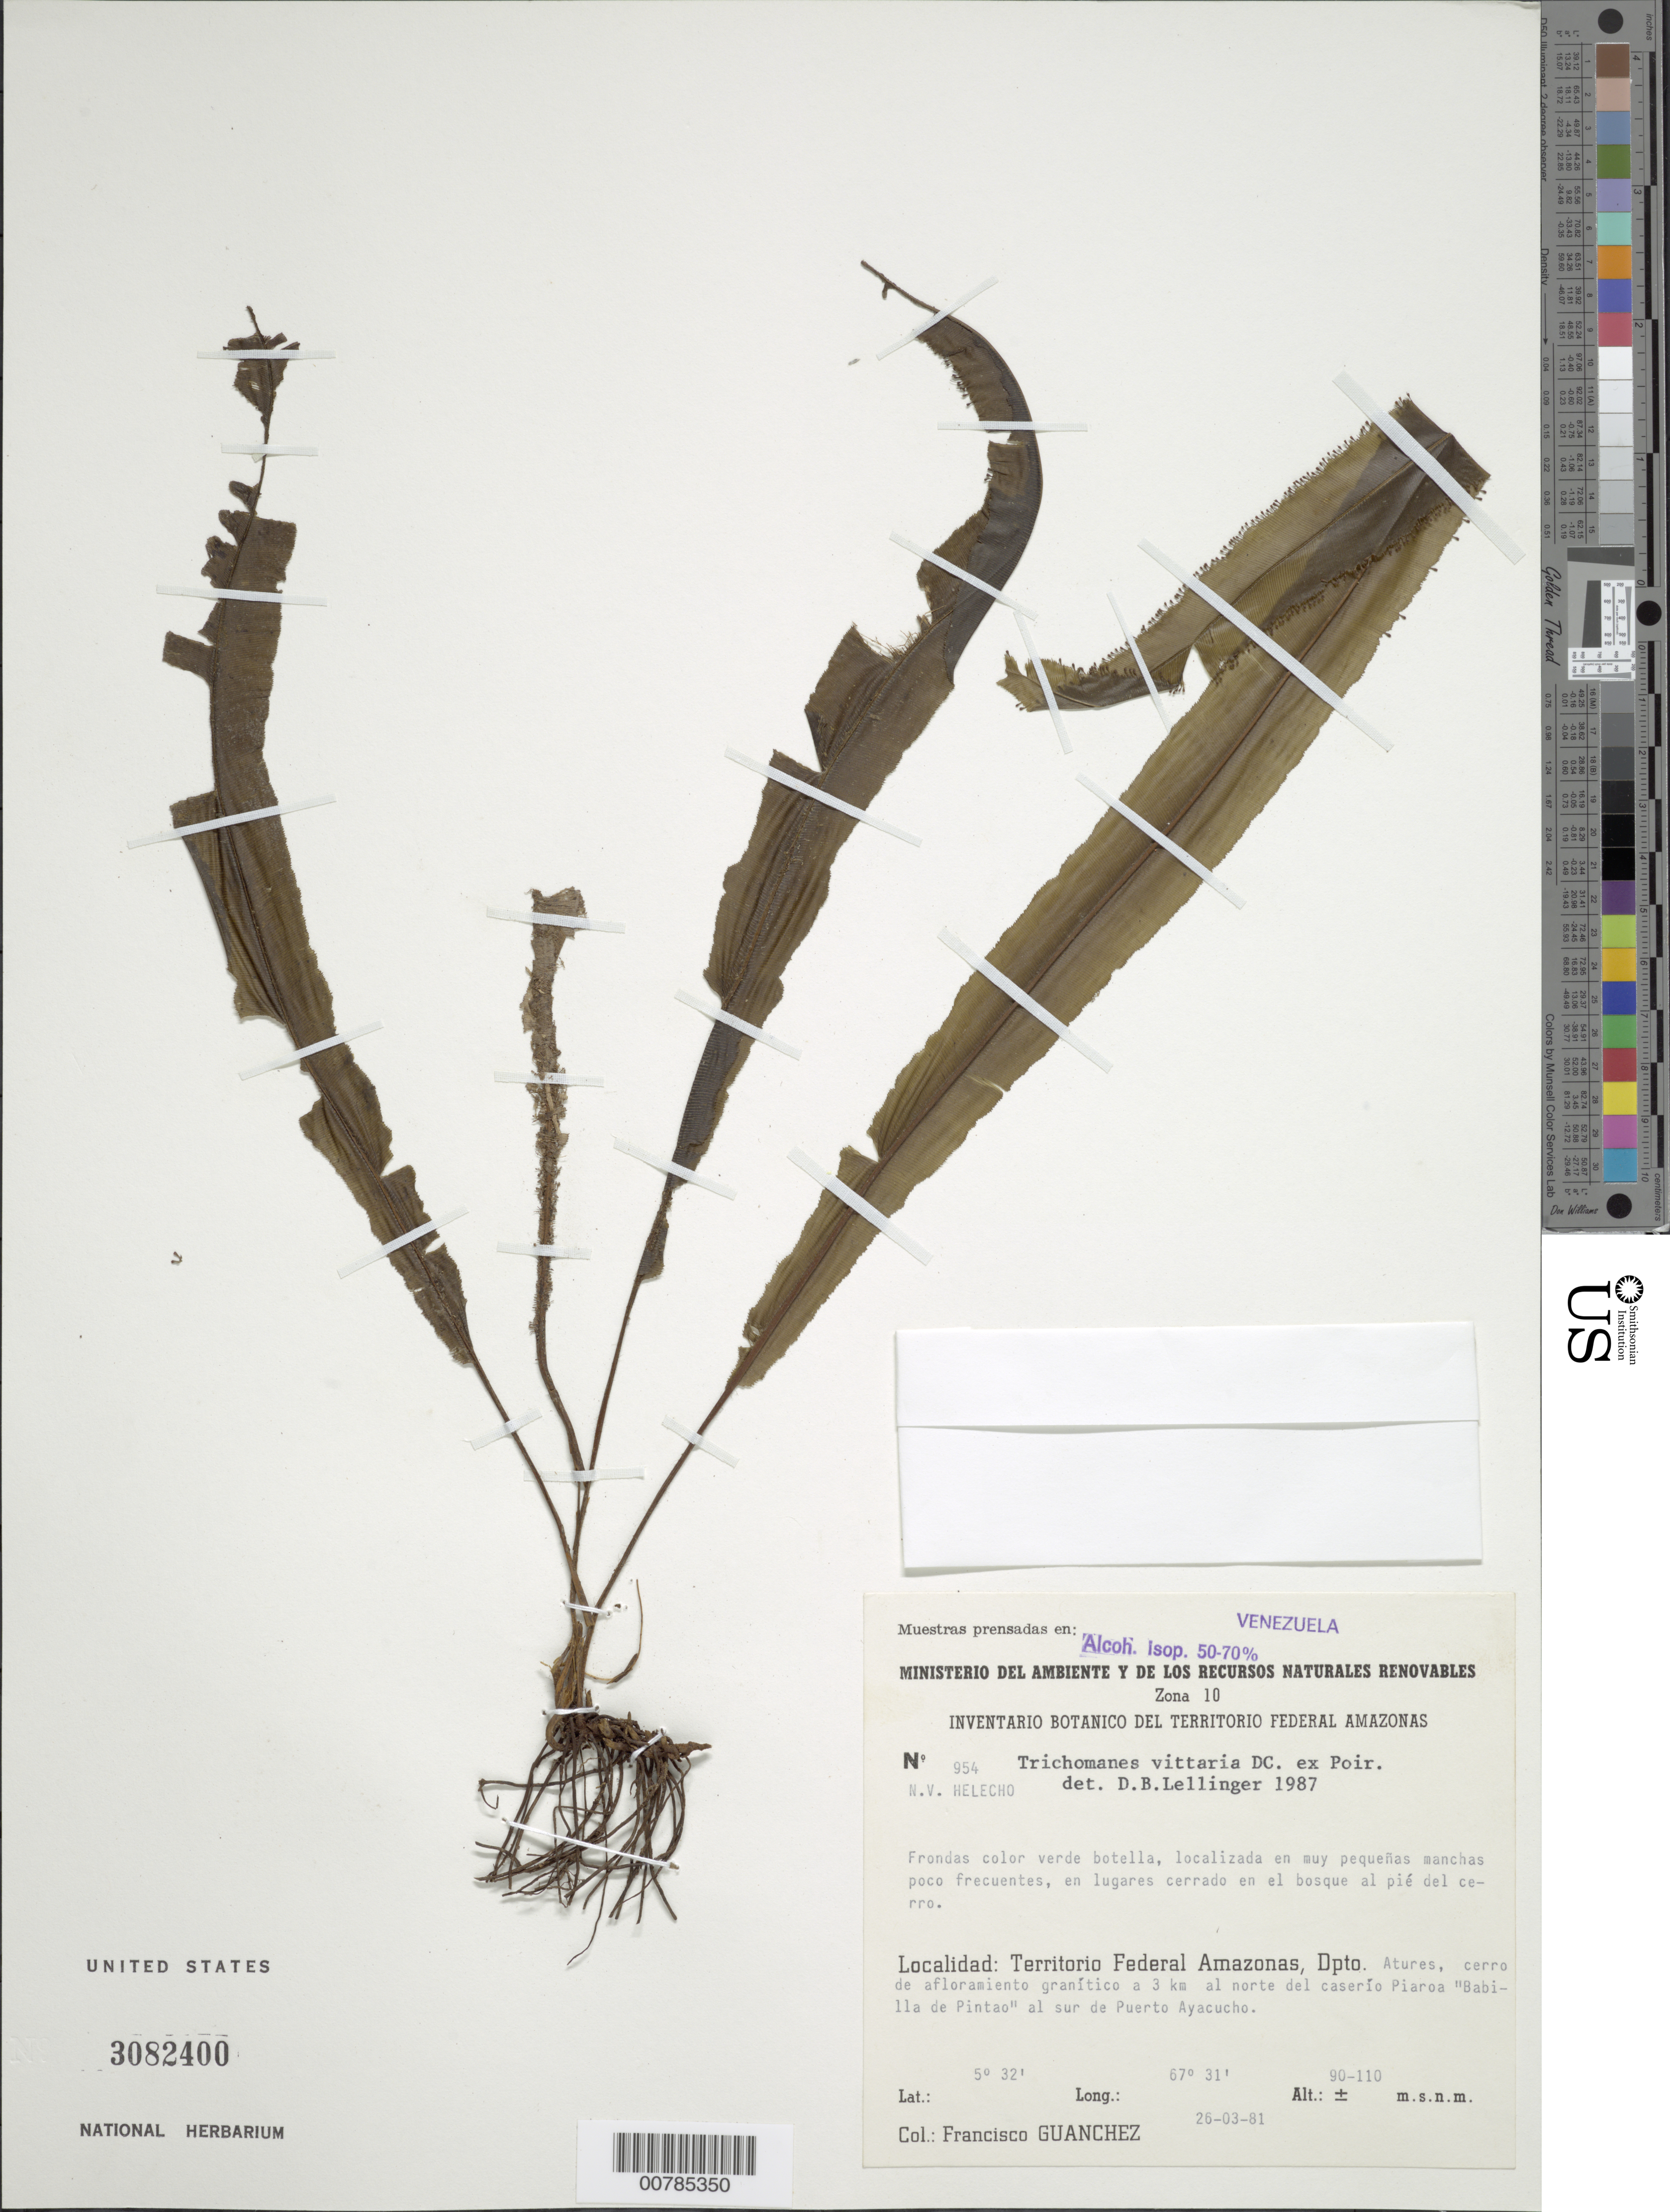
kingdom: Plantae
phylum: Tracheophyta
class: Polypodiopsida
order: Hymenophyllales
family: Hymenophyllaceae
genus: Trichomanes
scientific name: Trichomanes vittaria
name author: DC. ex Poir.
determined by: Lellinger, David B., (BOT), Smithsonian Institution - National Museum of Natural History (UNITED STATES)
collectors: F. Guánchez M.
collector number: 954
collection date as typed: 26-Mar-81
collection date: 1981-03-26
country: Venezuela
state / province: Amazonas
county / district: Atures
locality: Puerto Ayacucho, 3 km N of Piaroa "Babilla de Pintao"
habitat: Lugares cerrado en el bosque al pié del cerro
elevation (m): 90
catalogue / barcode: US 3082400